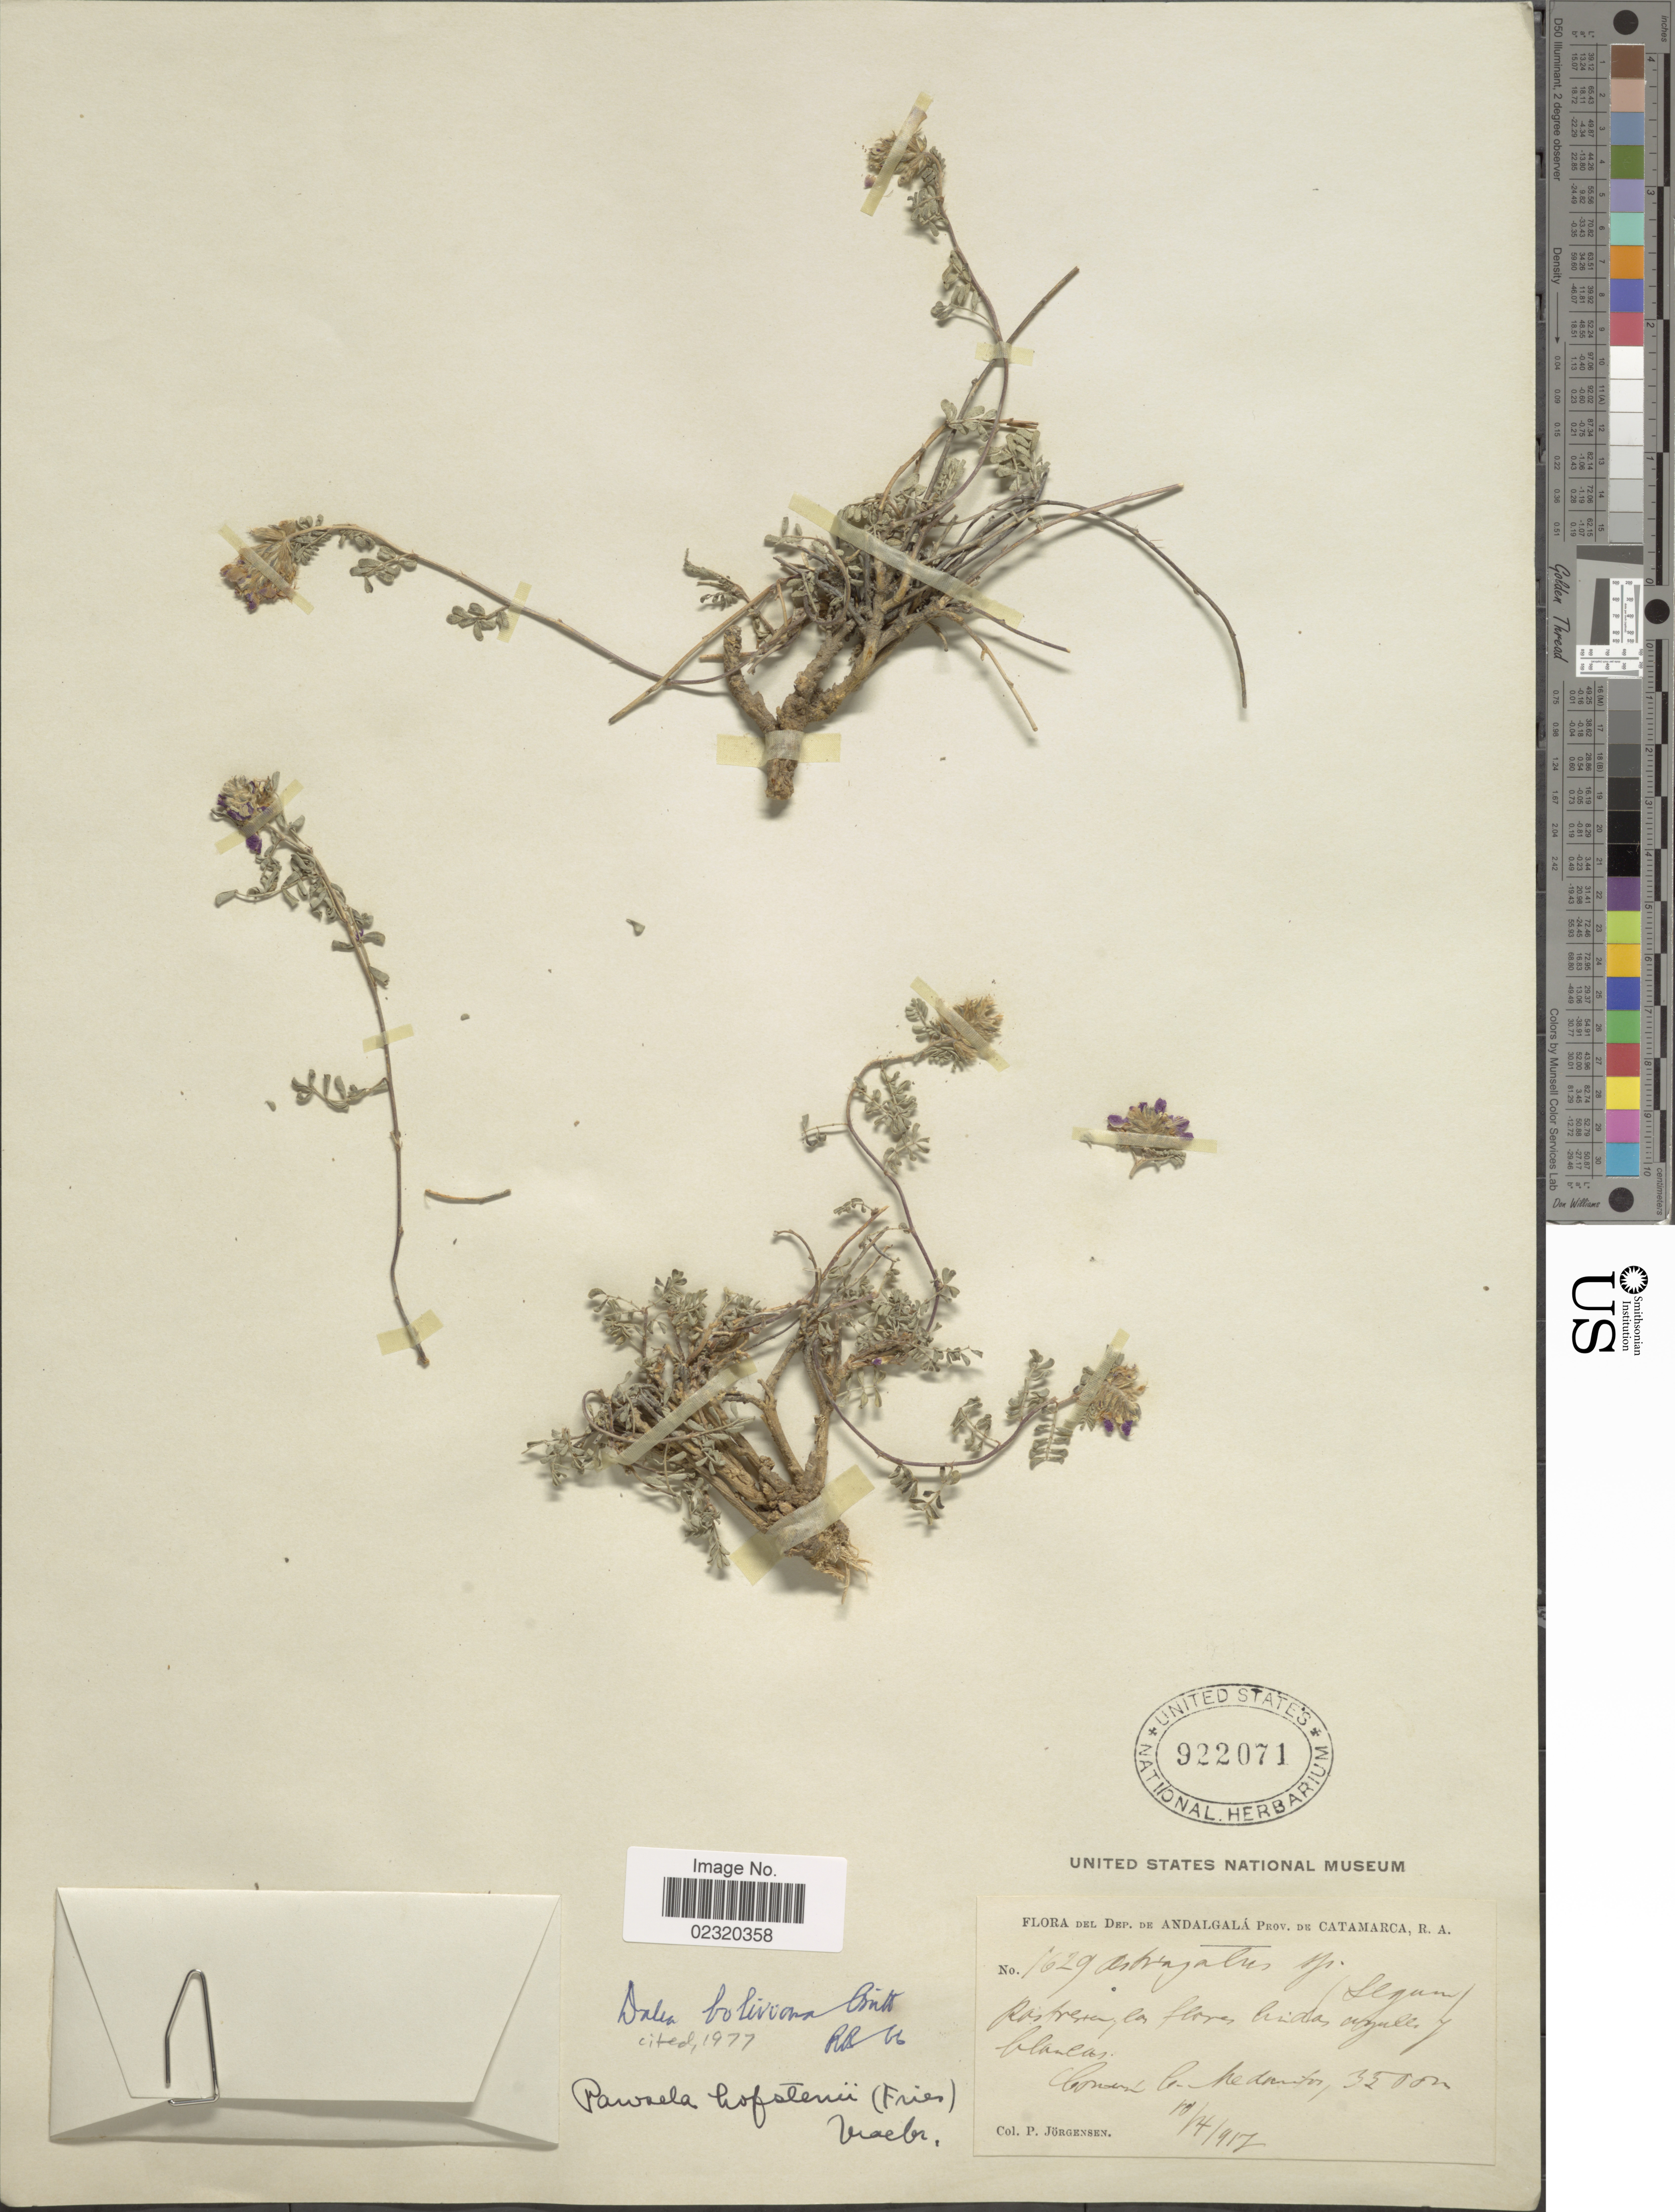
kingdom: Plantae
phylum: Tracheophyta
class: Magnoliopsida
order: Fabales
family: Fabaceae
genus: Dalea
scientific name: Dalea boliviana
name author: Britton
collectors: P. Jörgensen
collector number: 1629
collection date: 1917-04-10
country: Argentina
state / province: Catamarca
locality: Dep de Andalgalá, C. Medanitos.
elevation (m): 3500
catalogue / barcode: US 922071